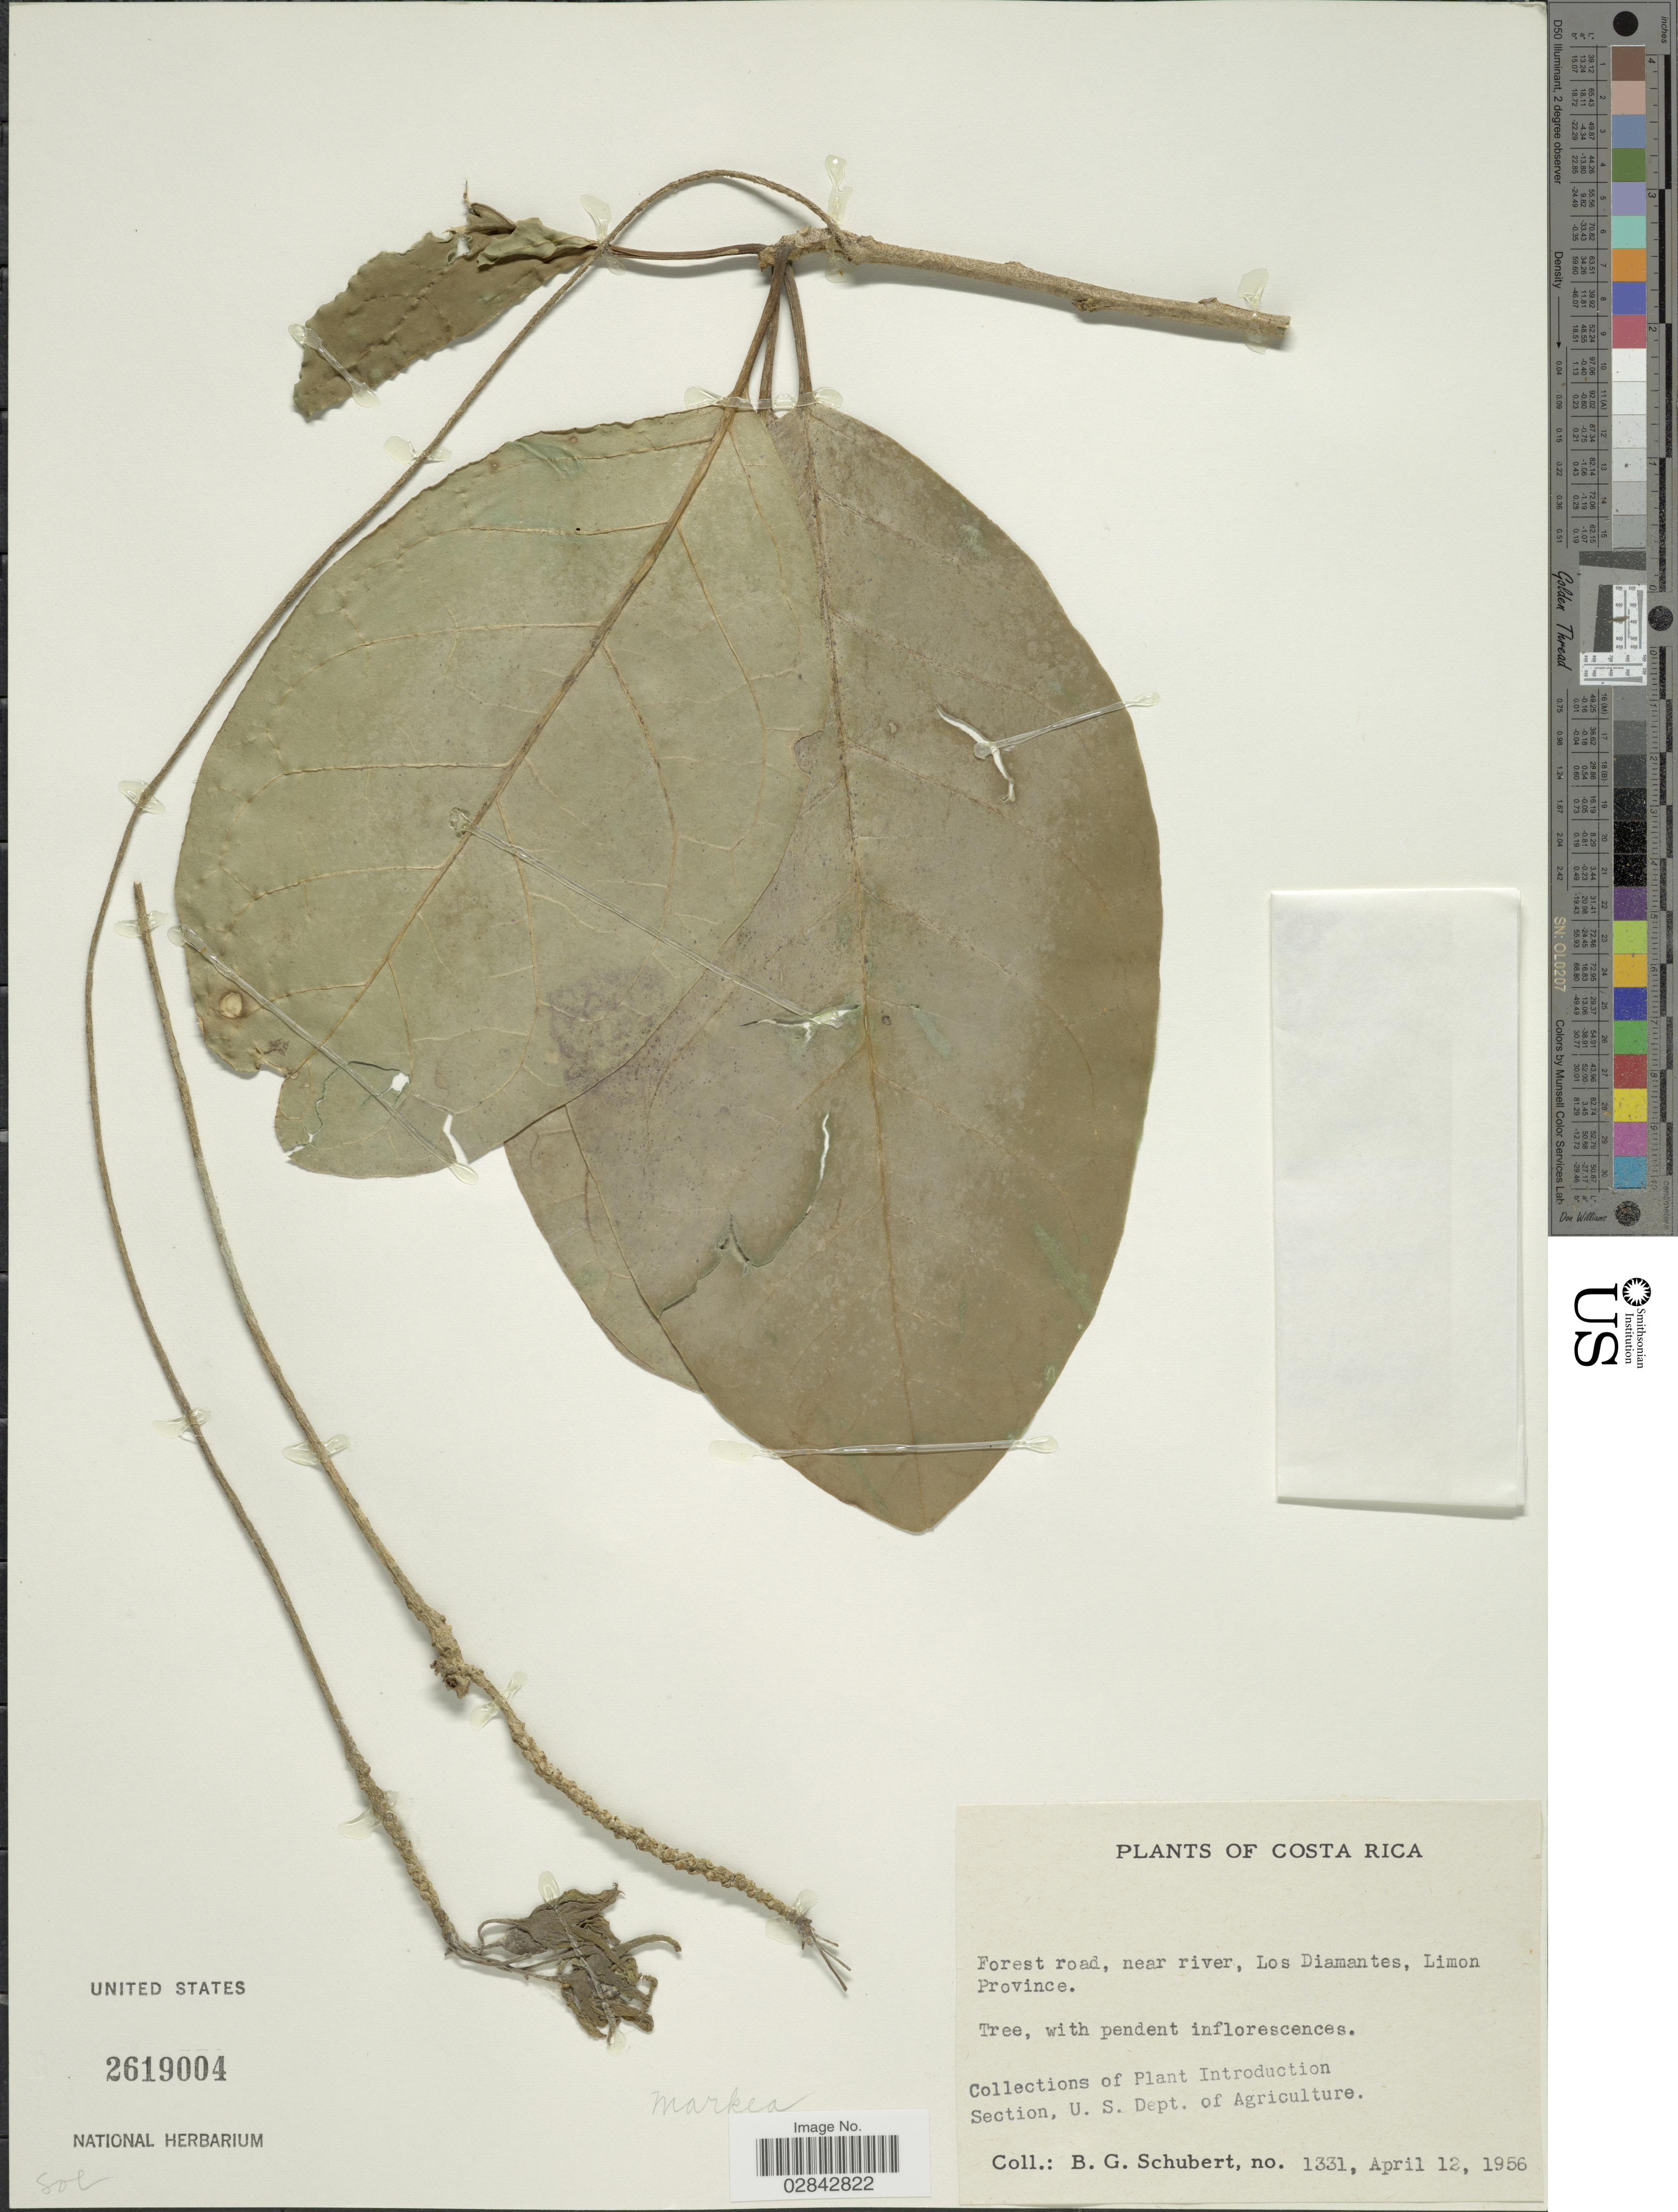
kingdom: Plantae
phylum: Tracheophyta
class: Magnoliopsida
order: Solanales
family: Solanaceae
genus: Markea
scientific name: Markea neurantha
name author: Hemsl.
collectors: B. Schubert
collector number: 1331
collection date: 1956-04-12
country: Costa Rica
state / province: Limón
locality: Forest road, near river, Los Diamantes.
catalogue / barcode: US 2619004